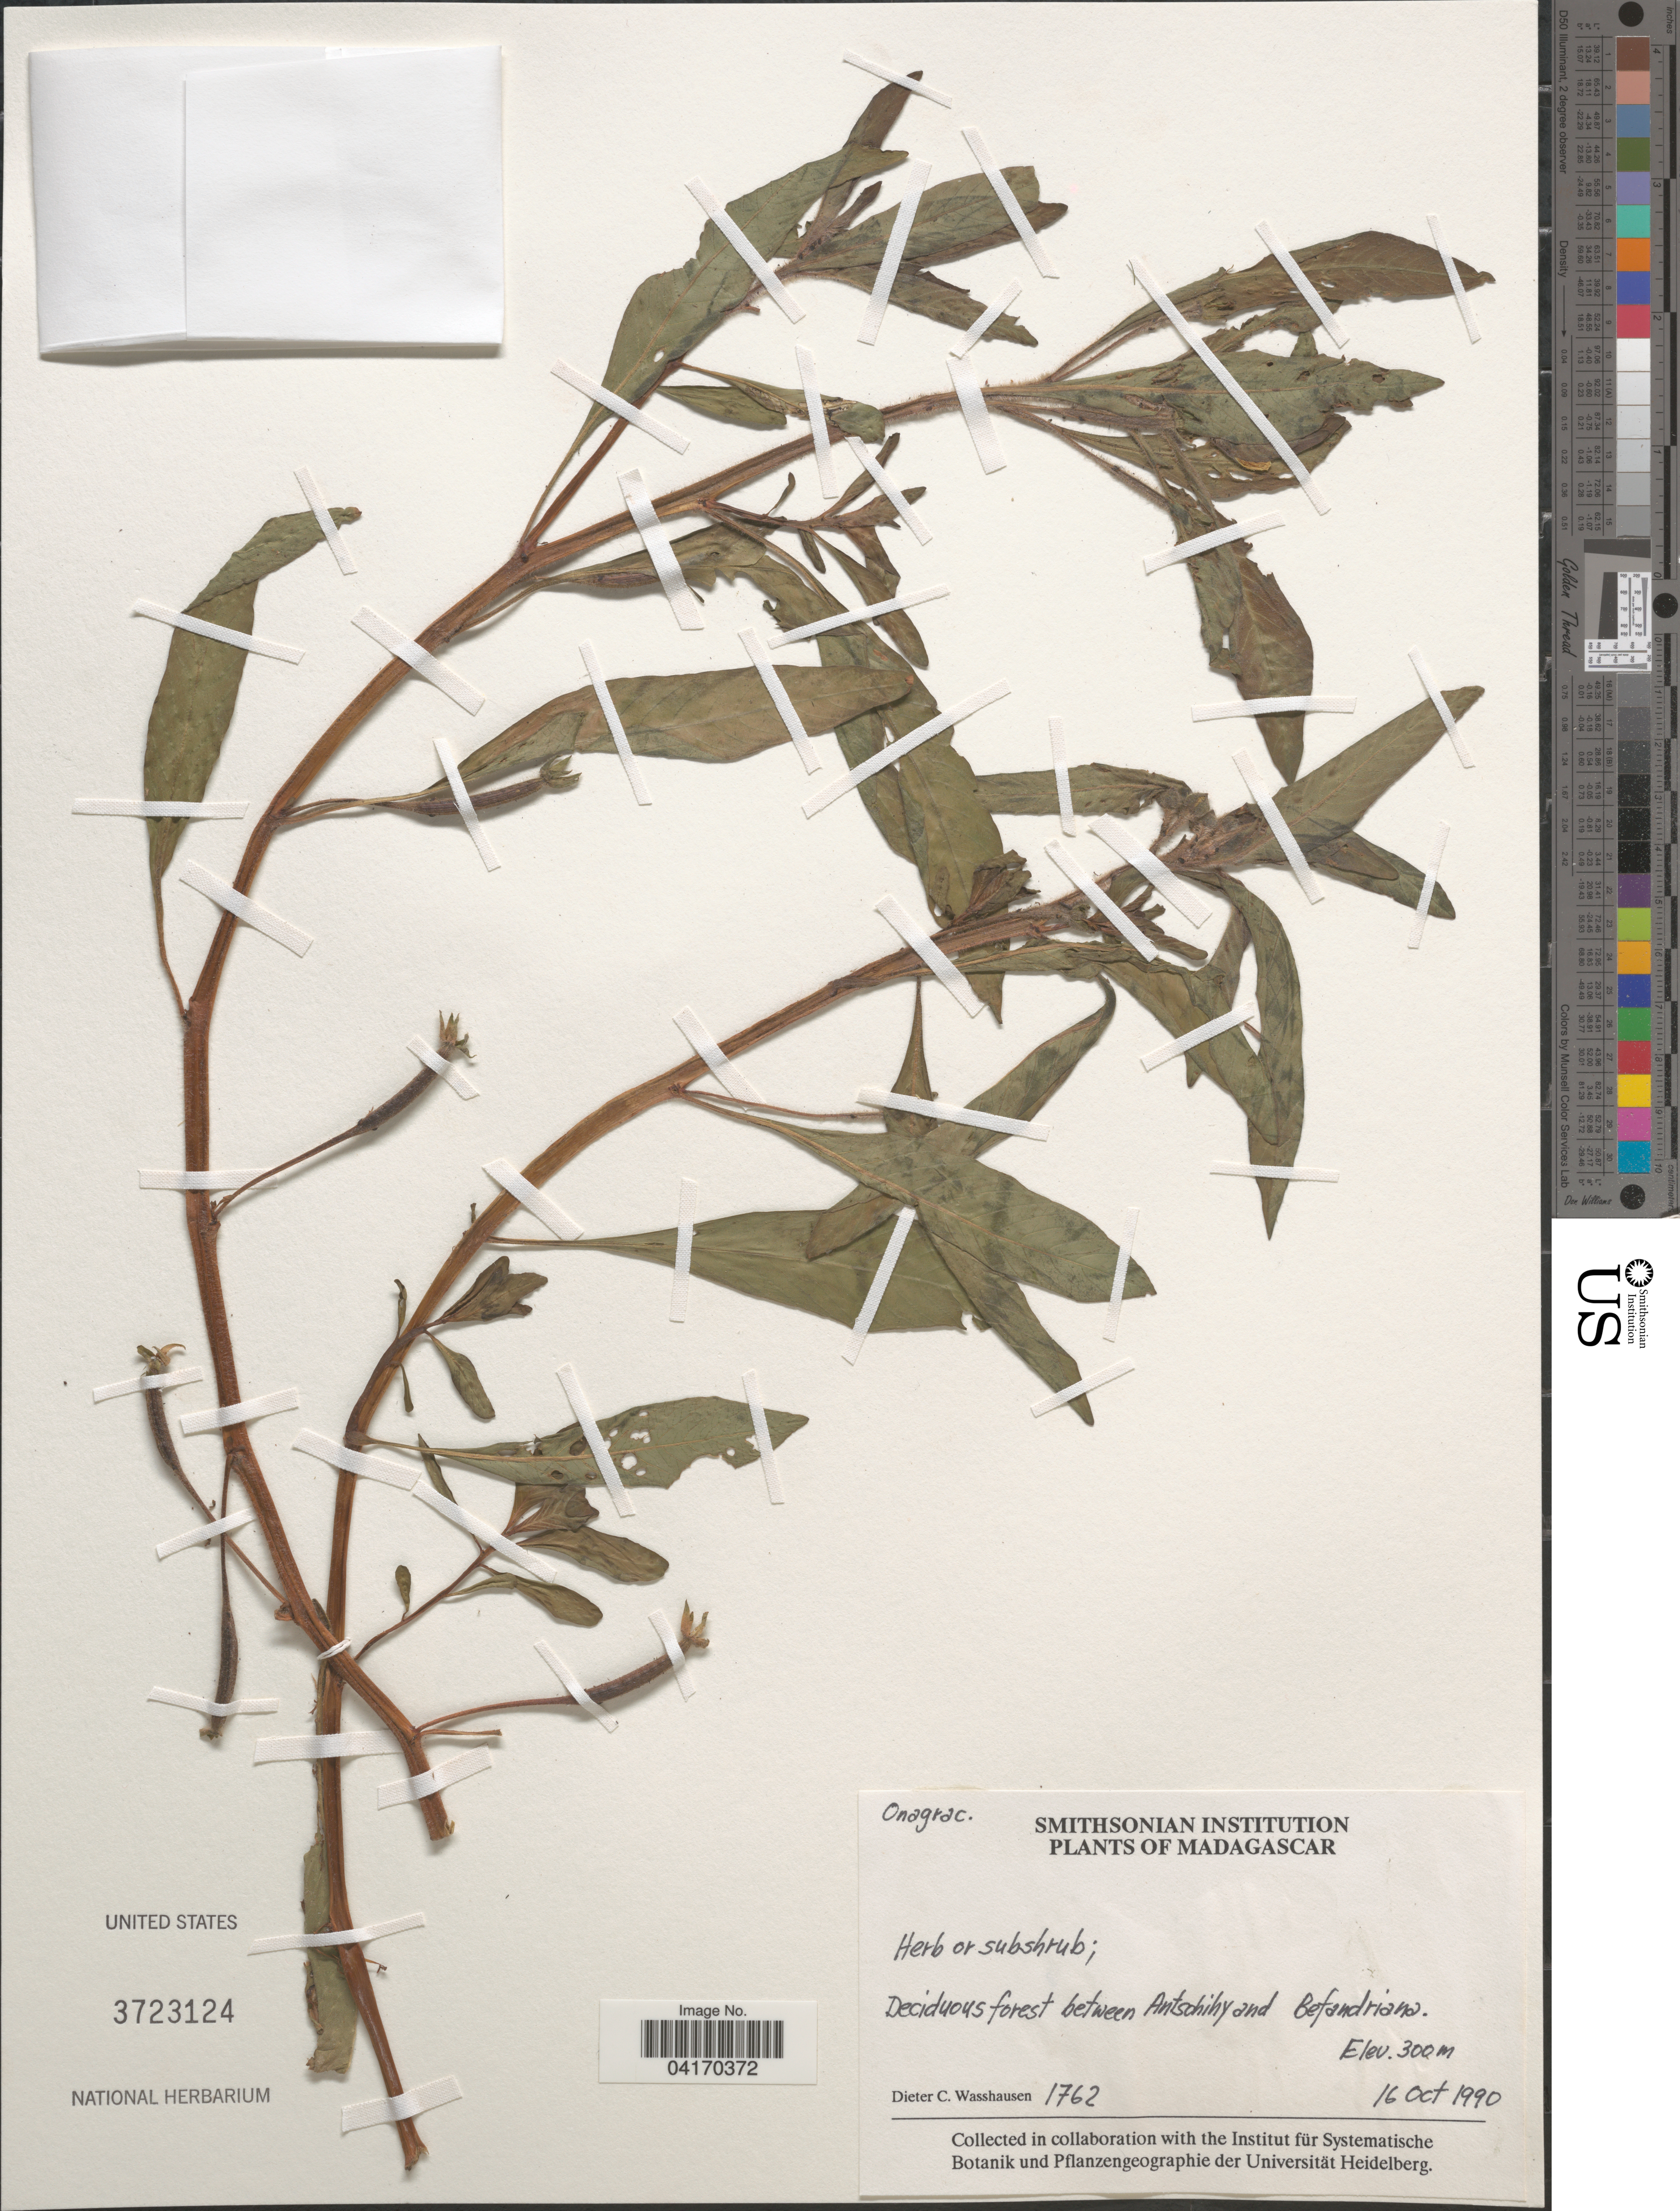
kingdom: Plantae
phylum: Tracheophyta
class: Magnoliopsida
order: Myrtales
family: Onagraceae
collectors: D. C. Wasshausen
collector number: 1762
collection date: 1990-10-16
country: Madagascar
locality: Deciduous forest between Antsohihy and Befandriana.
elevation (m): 300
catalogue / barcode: US 3723124